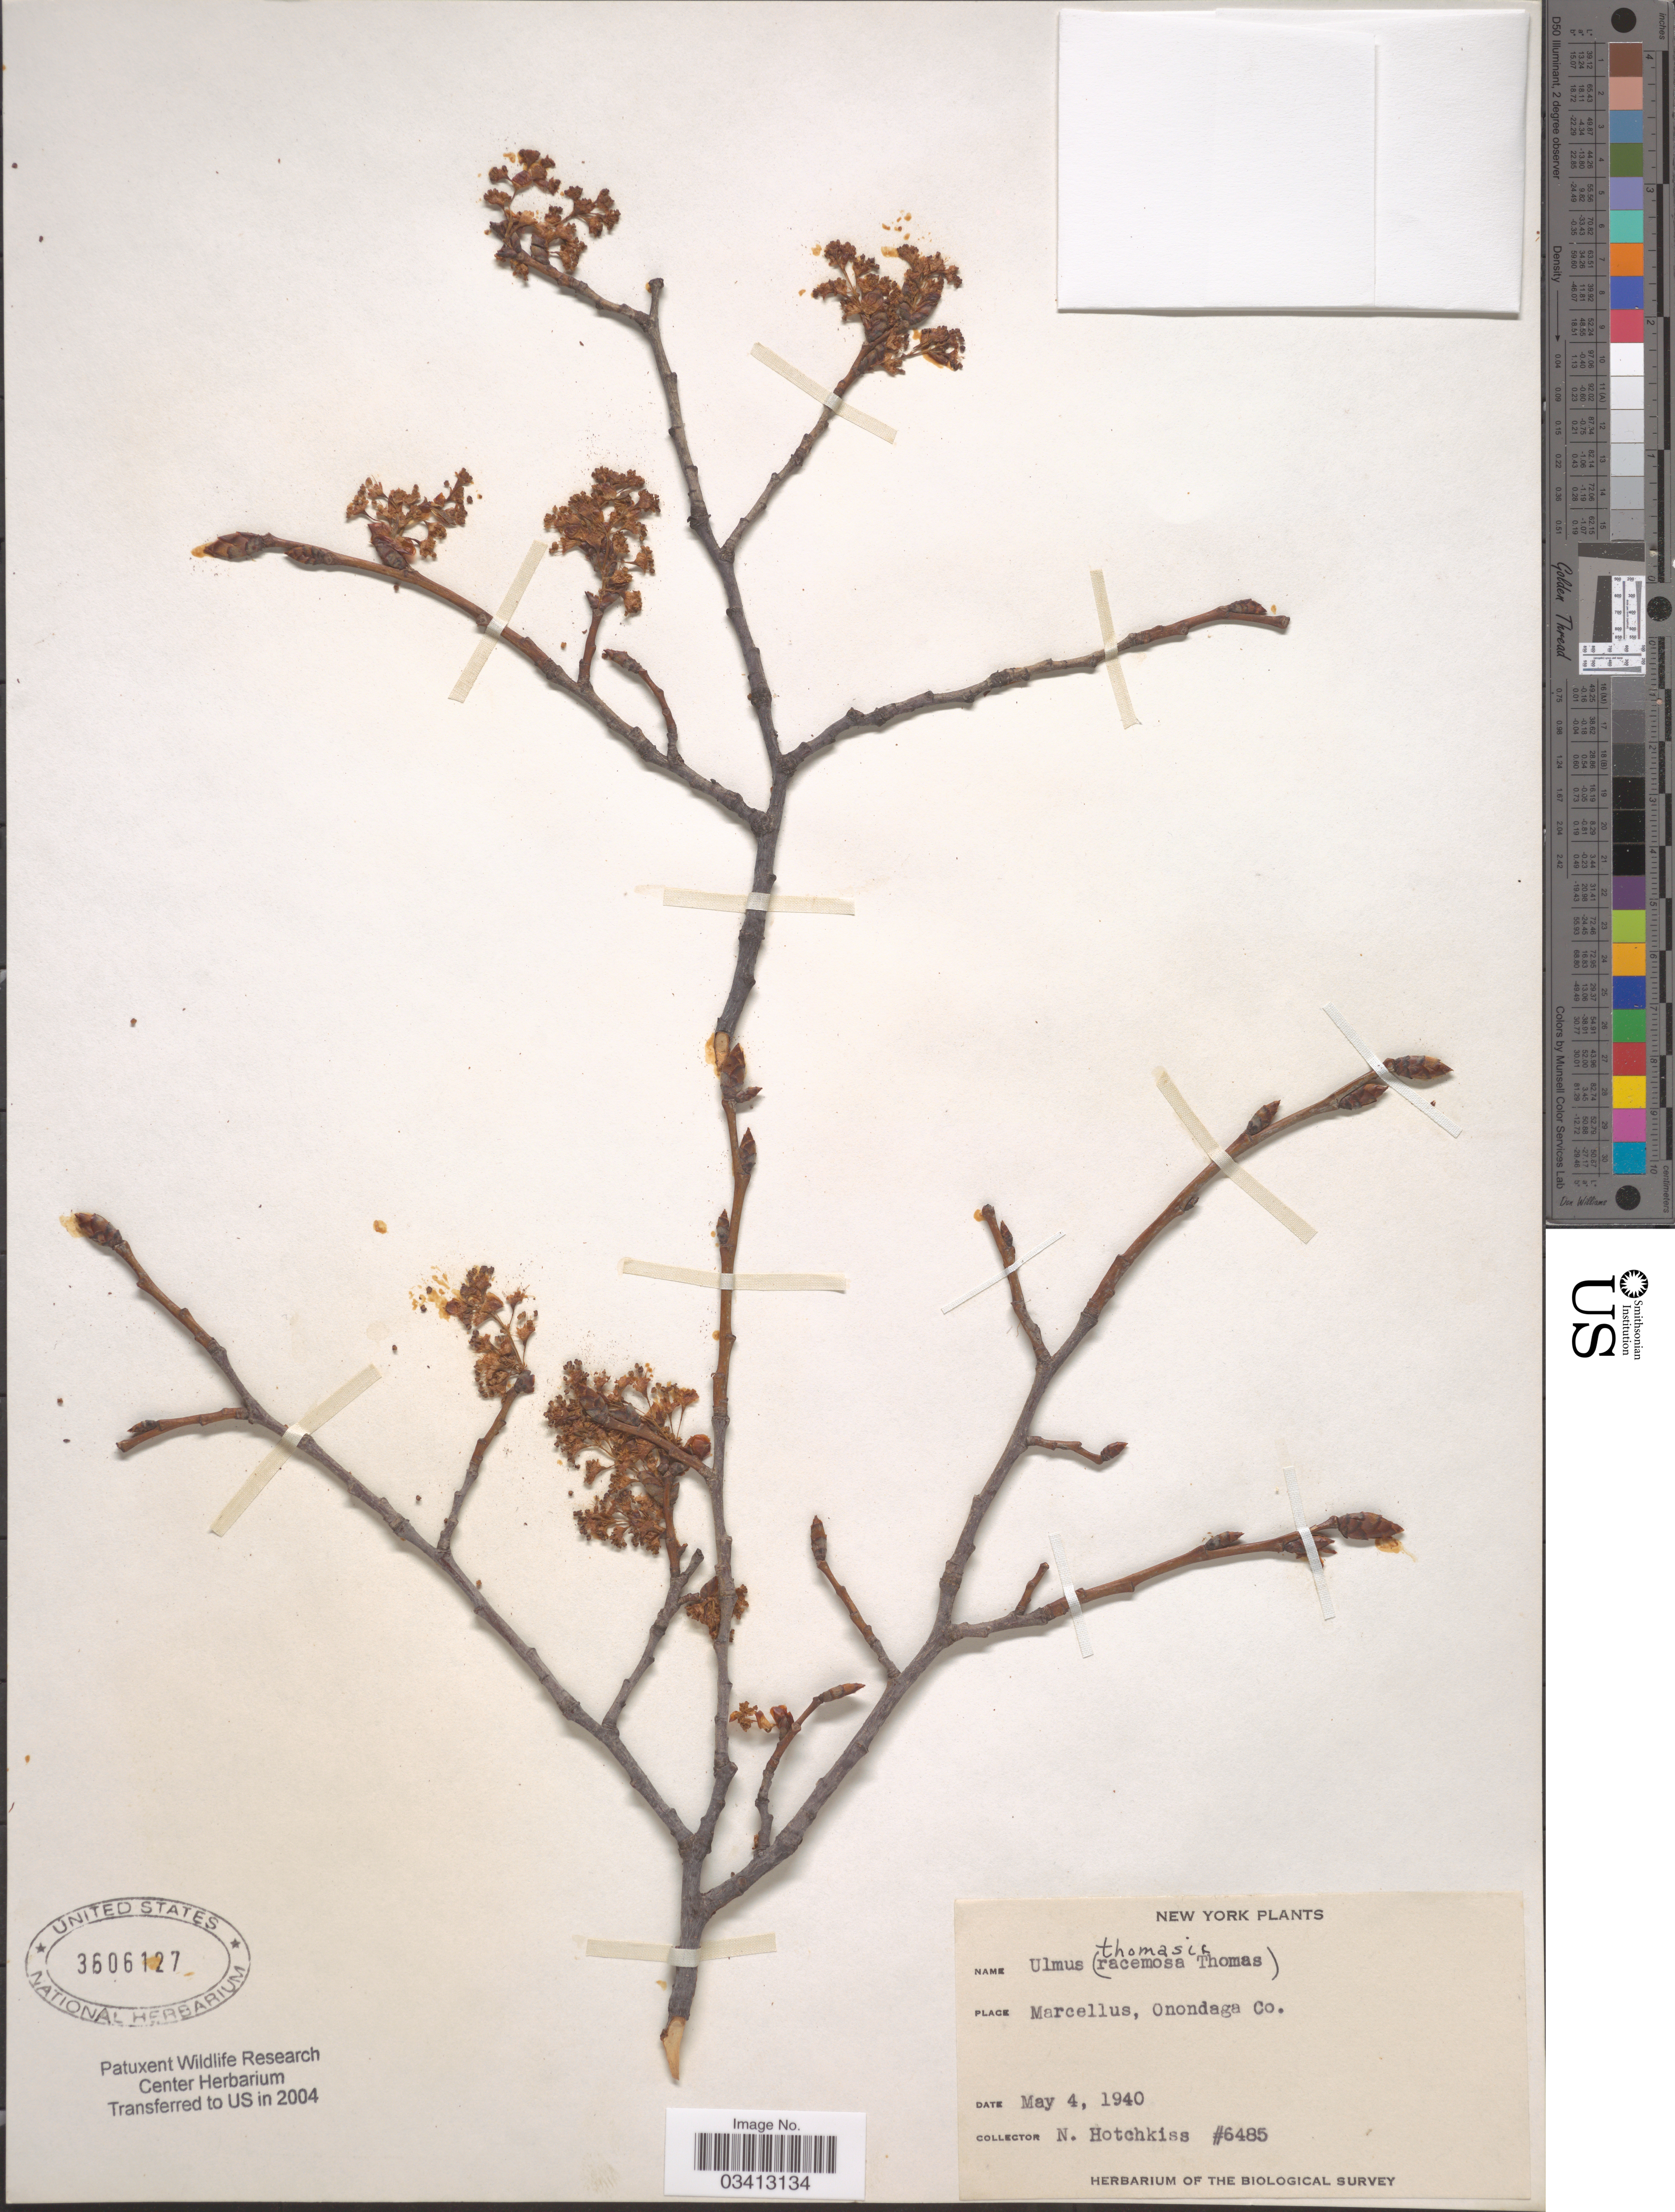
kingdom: Plantae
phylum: Tracheophyta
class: Magnoliopsida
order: Rosales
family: Ulmaceae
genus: Ulmus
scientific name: Ulmus thomasii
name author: Sarg.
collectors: N. Hotchkiss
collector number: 6485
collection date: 1940-05-04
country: United States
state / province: New York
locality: Marcellus, Onondaga Co.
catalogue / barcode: US 3606127